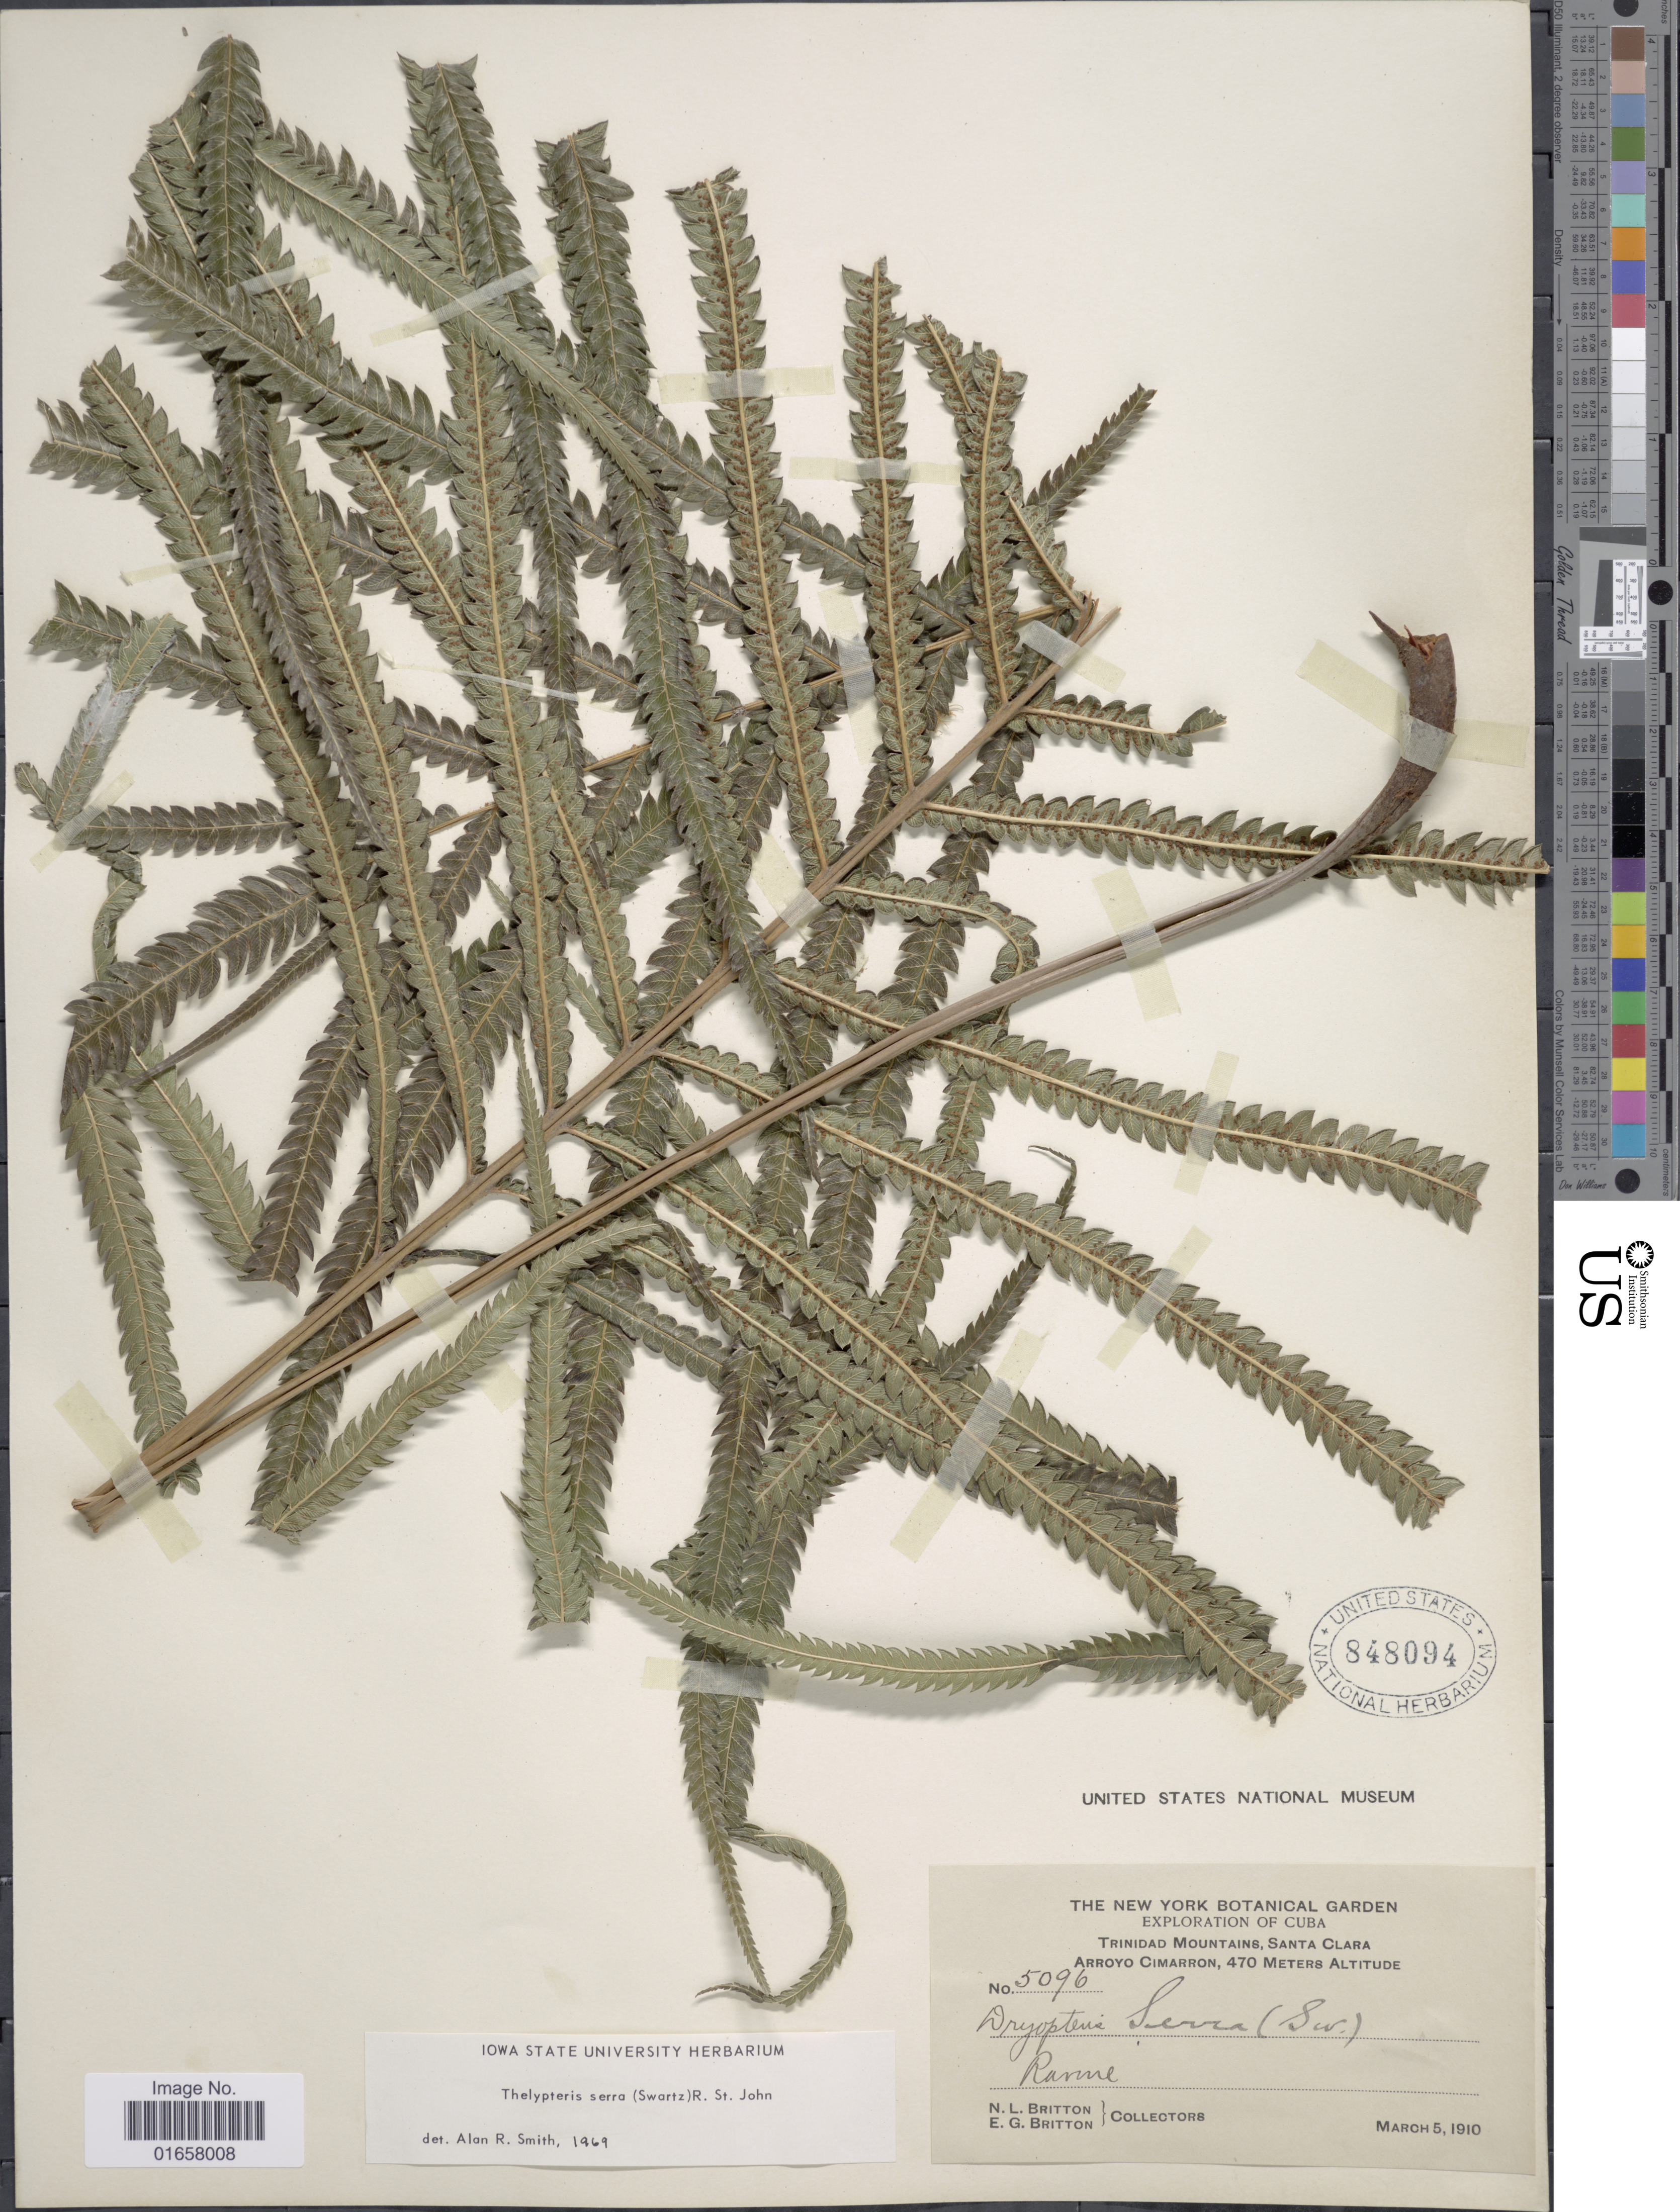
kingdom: Plantae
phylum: Tracheophyta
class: Polypodiopsida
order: Polypodiales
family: Thelypteridaceae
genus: Christella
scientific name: Christella serra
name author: (Sw.) Holttum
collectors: N. Britton & E. G. Britton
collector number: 5096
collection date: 1910-03-05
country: Cuba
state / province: Las Villas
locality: Cuba, Trinidad Mountains, Santa Clara, Arroyo Cimarron.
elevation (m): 470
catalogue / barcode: US 848094